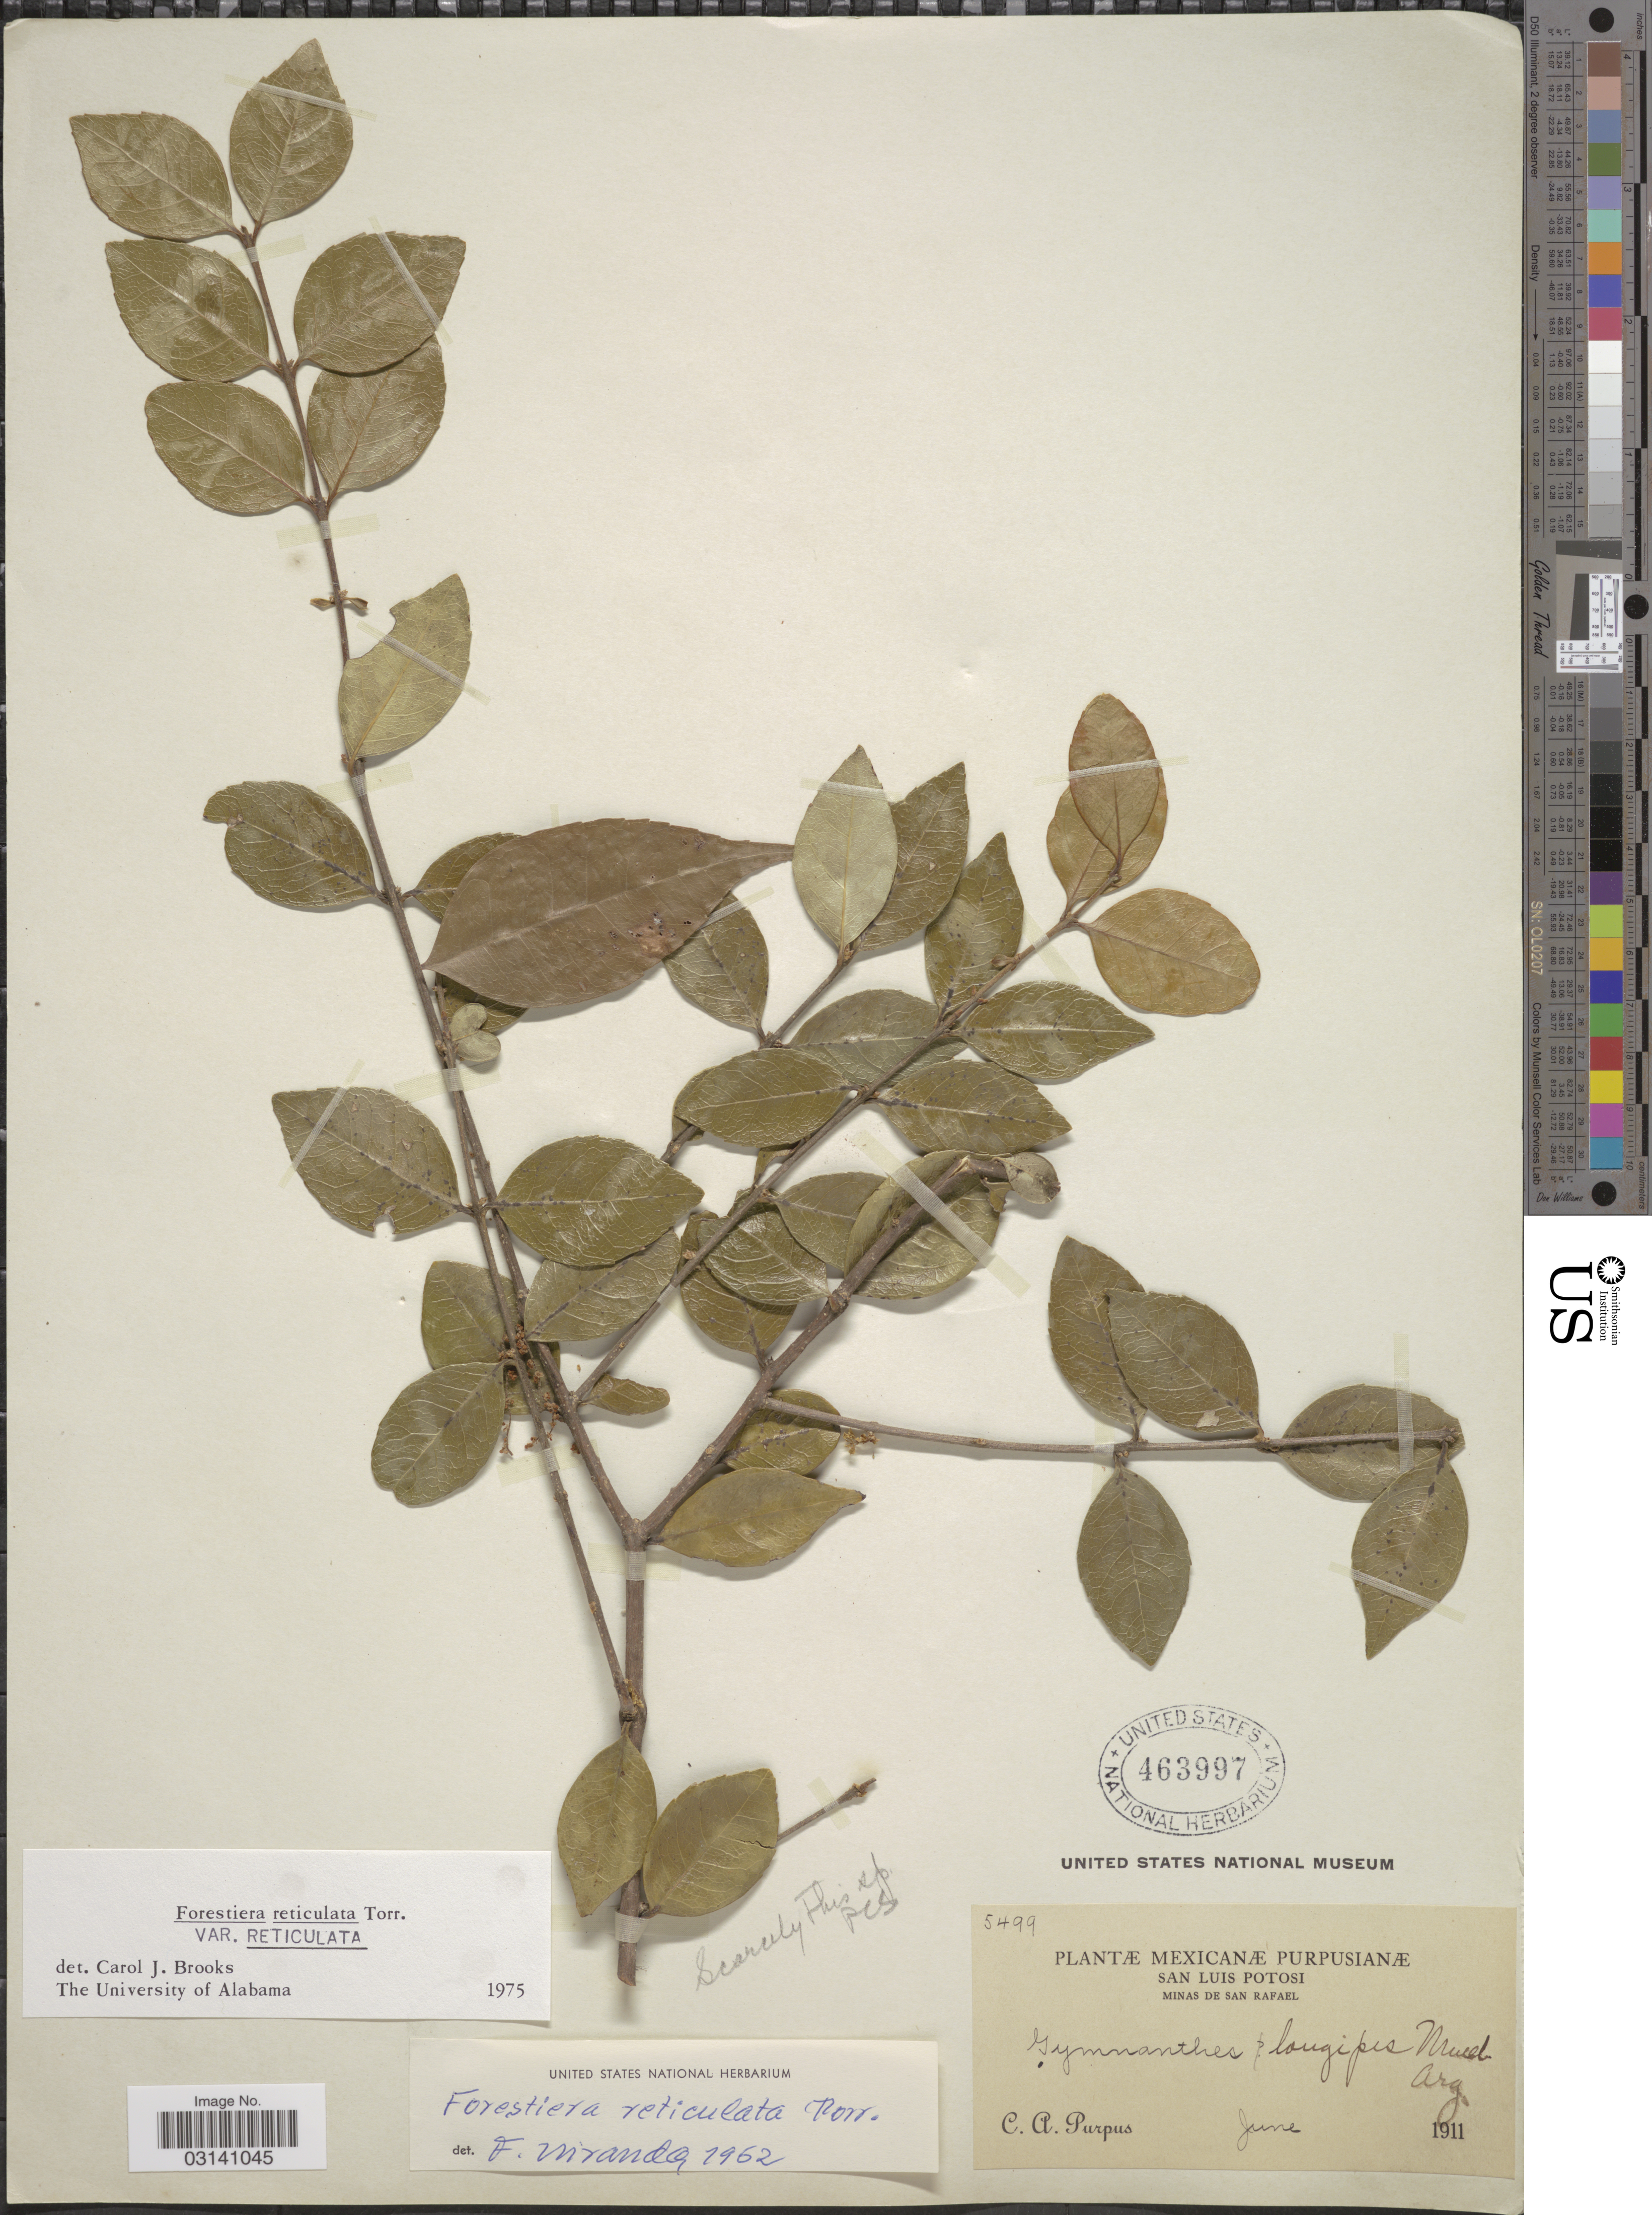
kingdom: Plantae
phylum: Tracheophyta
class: Magnoliopsida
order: Lamiales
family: Oleaceae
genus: Forestiera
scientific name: Forestiera reticulata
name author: Torr. in Emory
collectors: C. A. Purpus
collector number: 5499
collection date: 1911-06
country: Mexico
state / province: San Luis Potosí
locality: Minas de San Rafael.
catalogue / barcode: US 463997